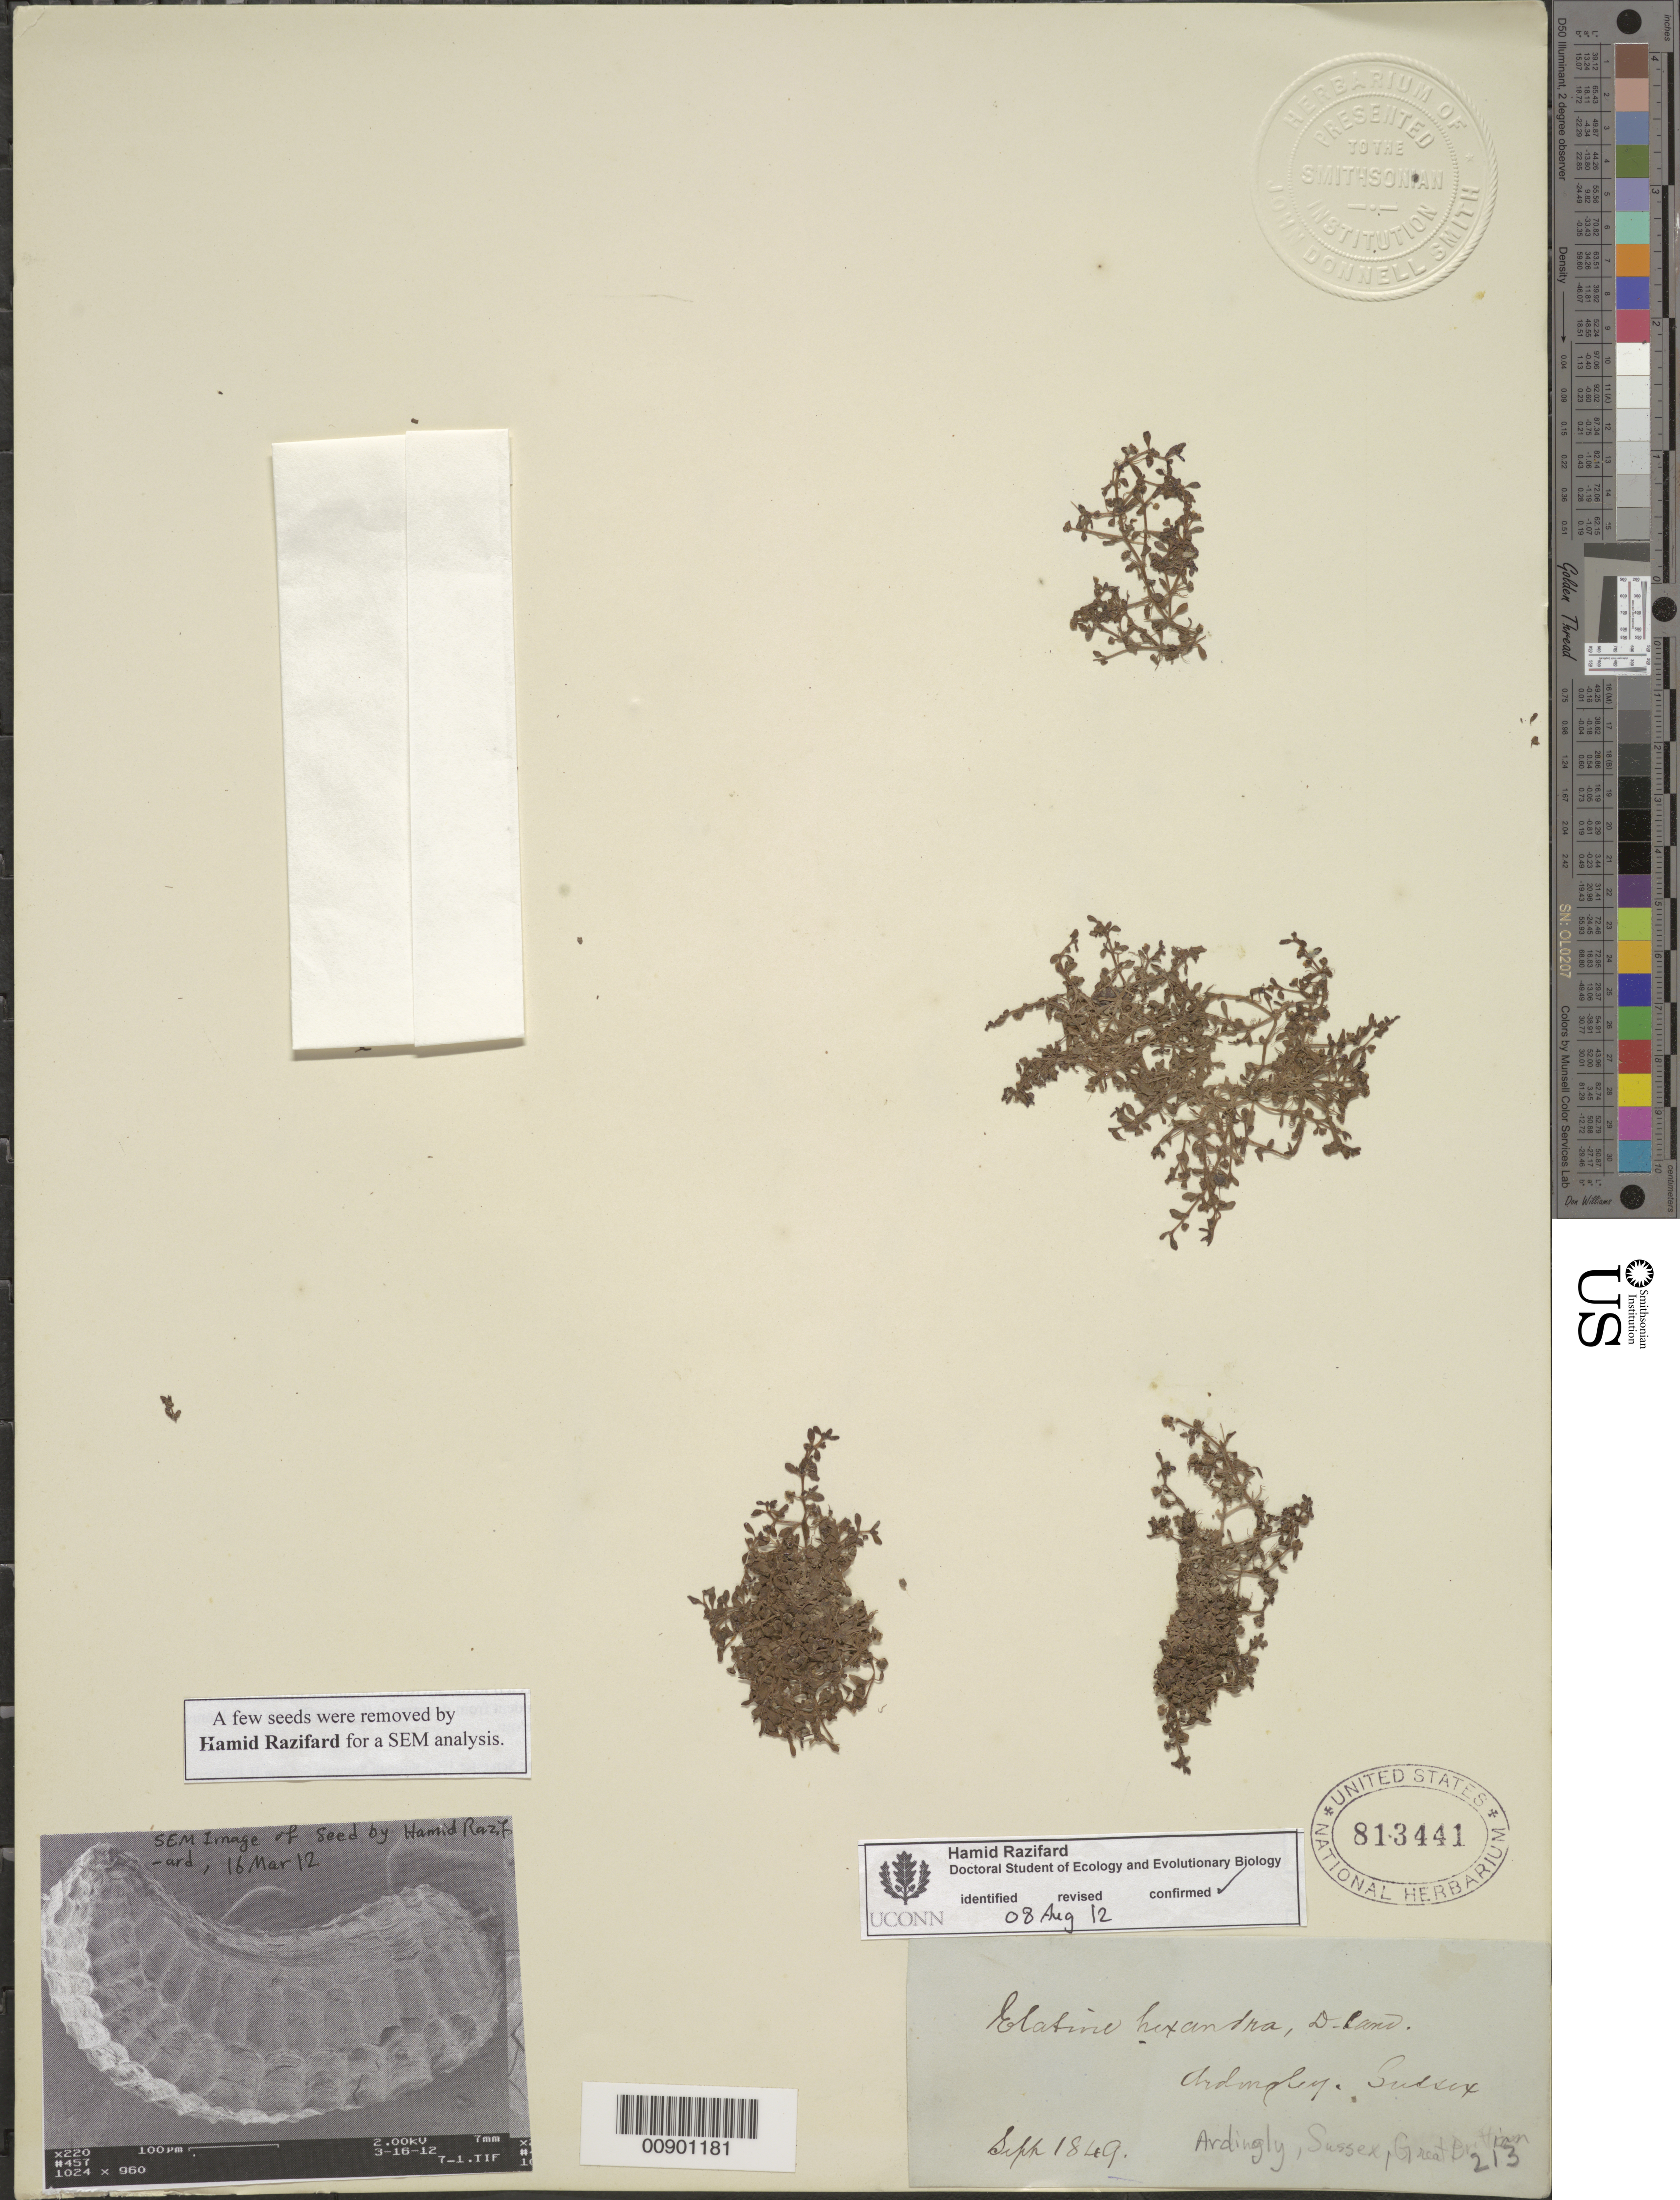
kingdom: Plantae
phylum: Tracheophyta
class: Magnoliopsida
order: Malpighiales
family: Elatinaceae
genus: Elatine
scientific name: Elatine hexandra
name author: DC.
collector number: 213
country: United Kingdom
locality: Sussex, Ardingly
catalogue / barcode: US 813441